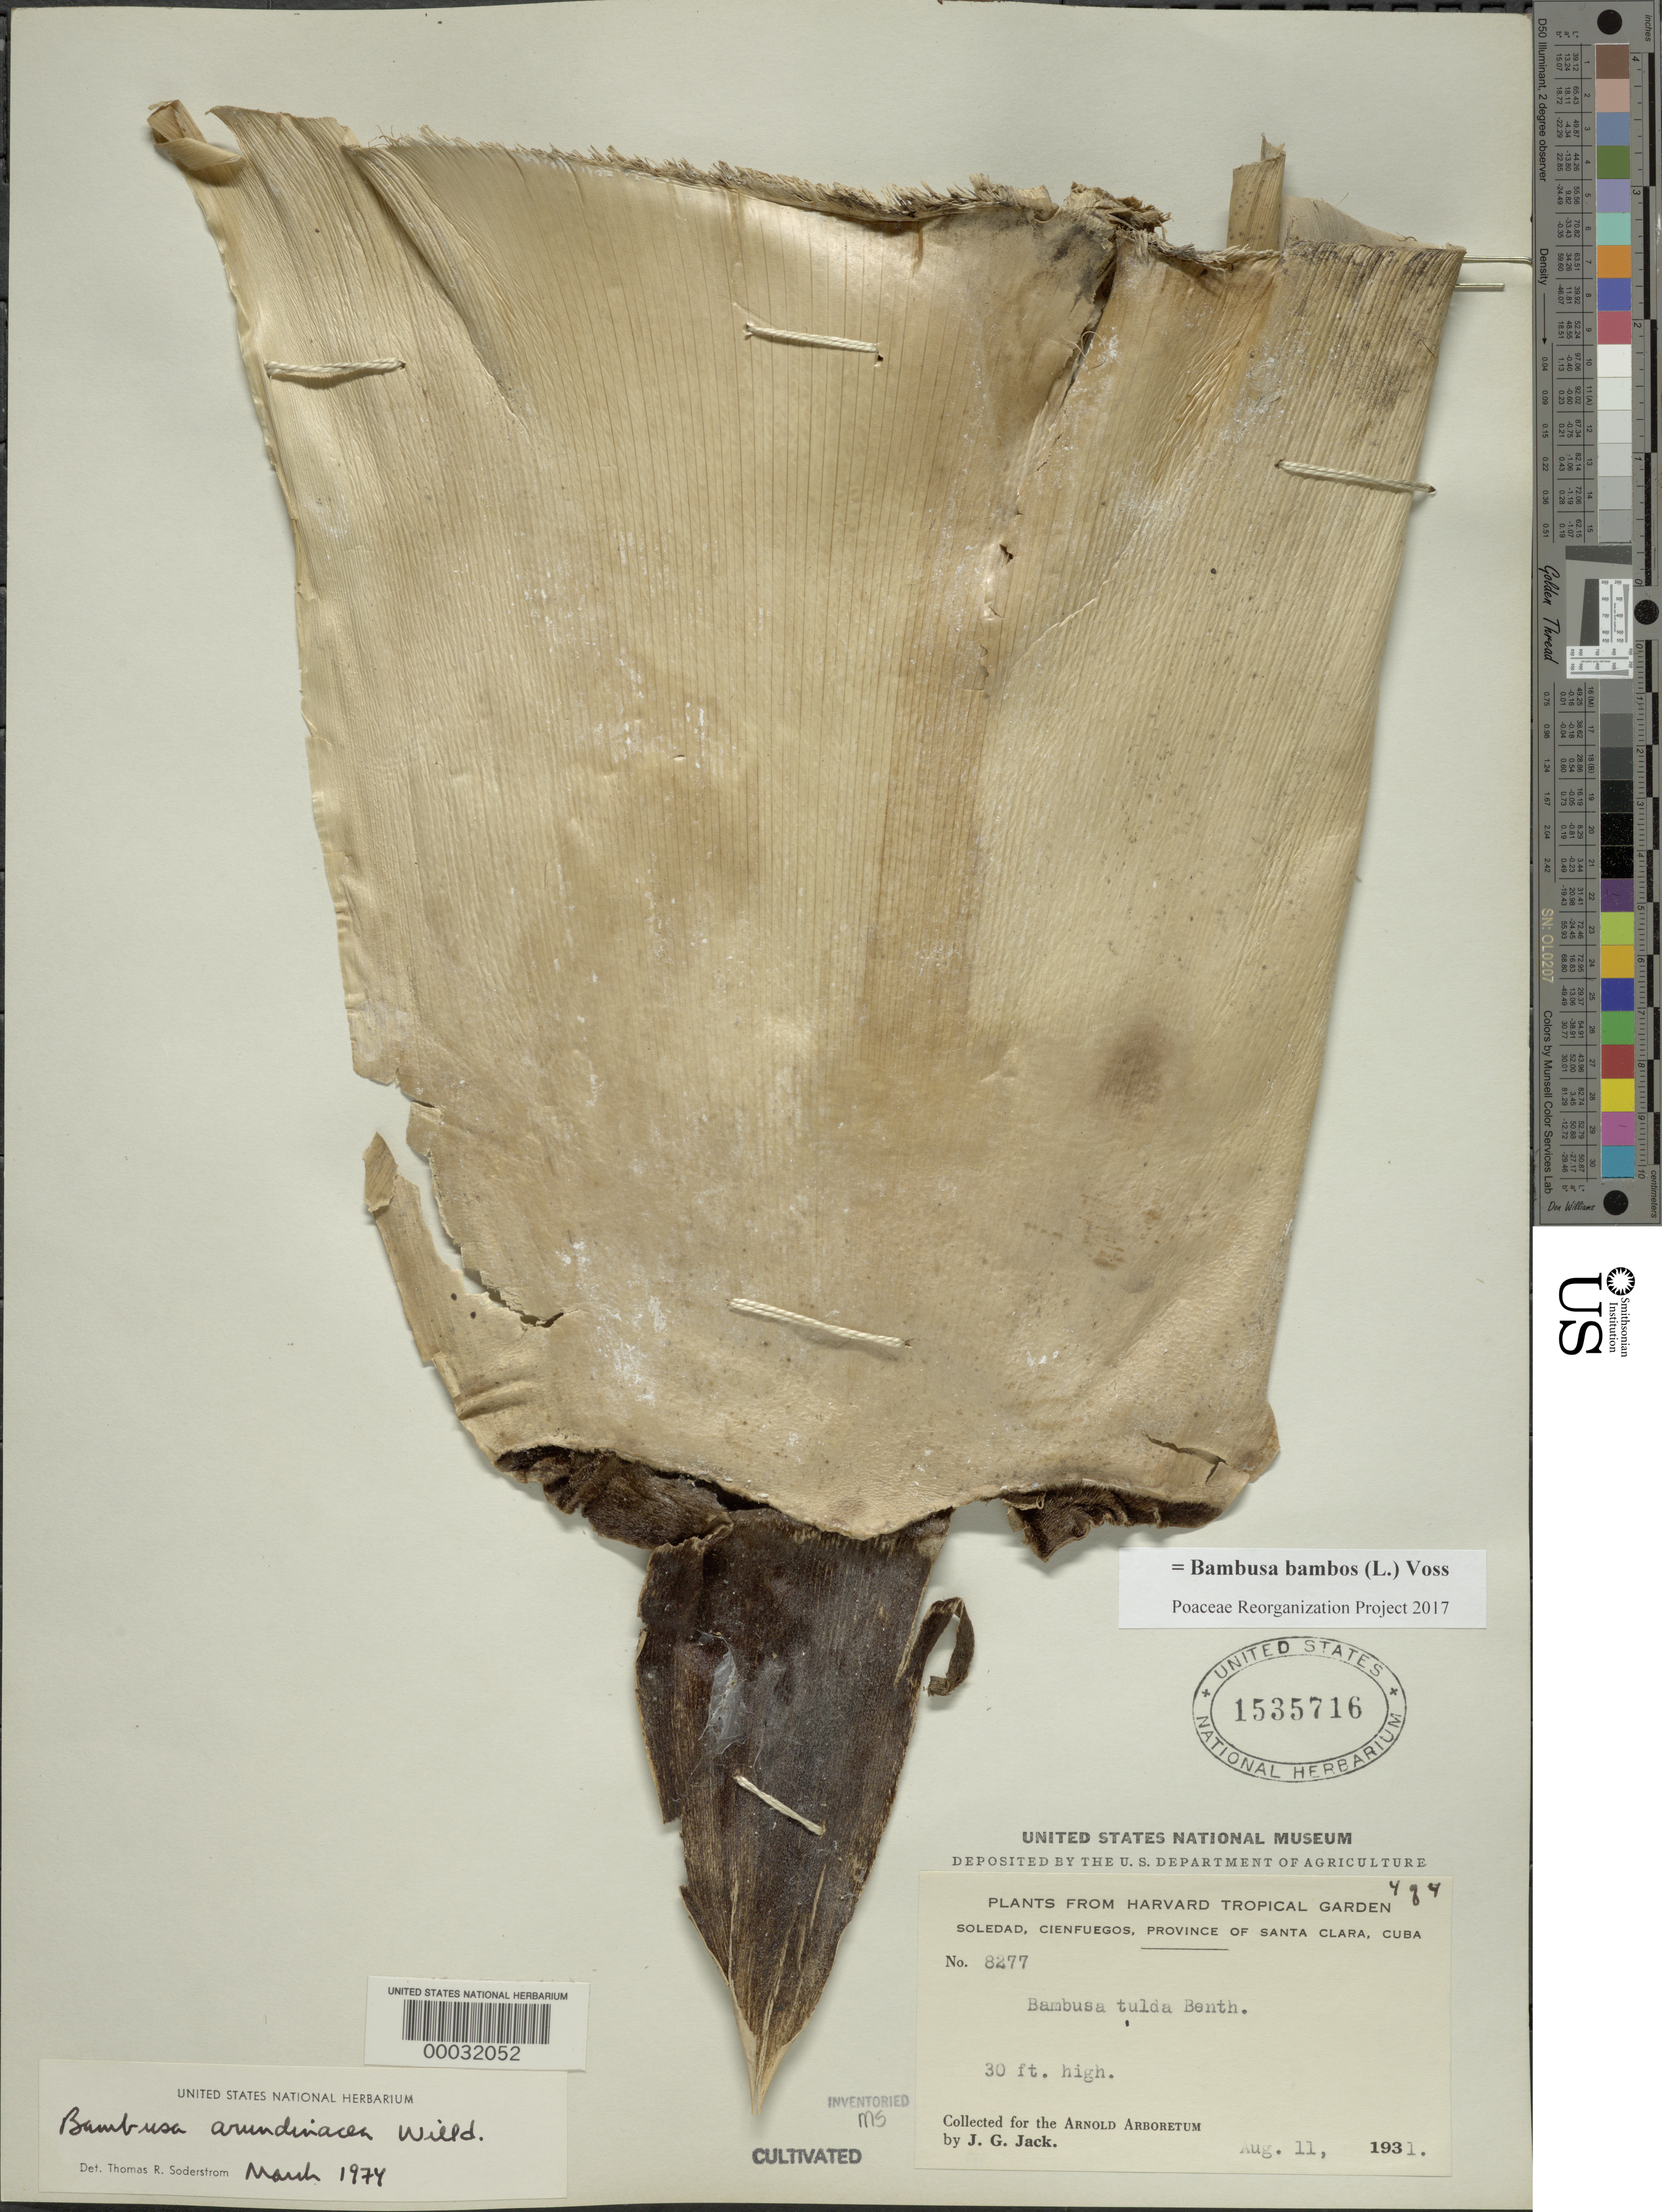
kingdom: Plantae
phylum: Tracheophyta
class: Liliopsida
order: Poales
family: Poaceae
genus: Bambusa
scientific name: Bambusa bambos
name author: (L.) Voss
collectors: J. G. Jack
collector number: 8277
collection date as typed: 11 Aug 1931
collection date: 1931-08-11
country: Cuba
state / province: Las Villas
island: Greater Antilles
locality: Soledad, cienfuegos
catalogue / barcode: US 1535716